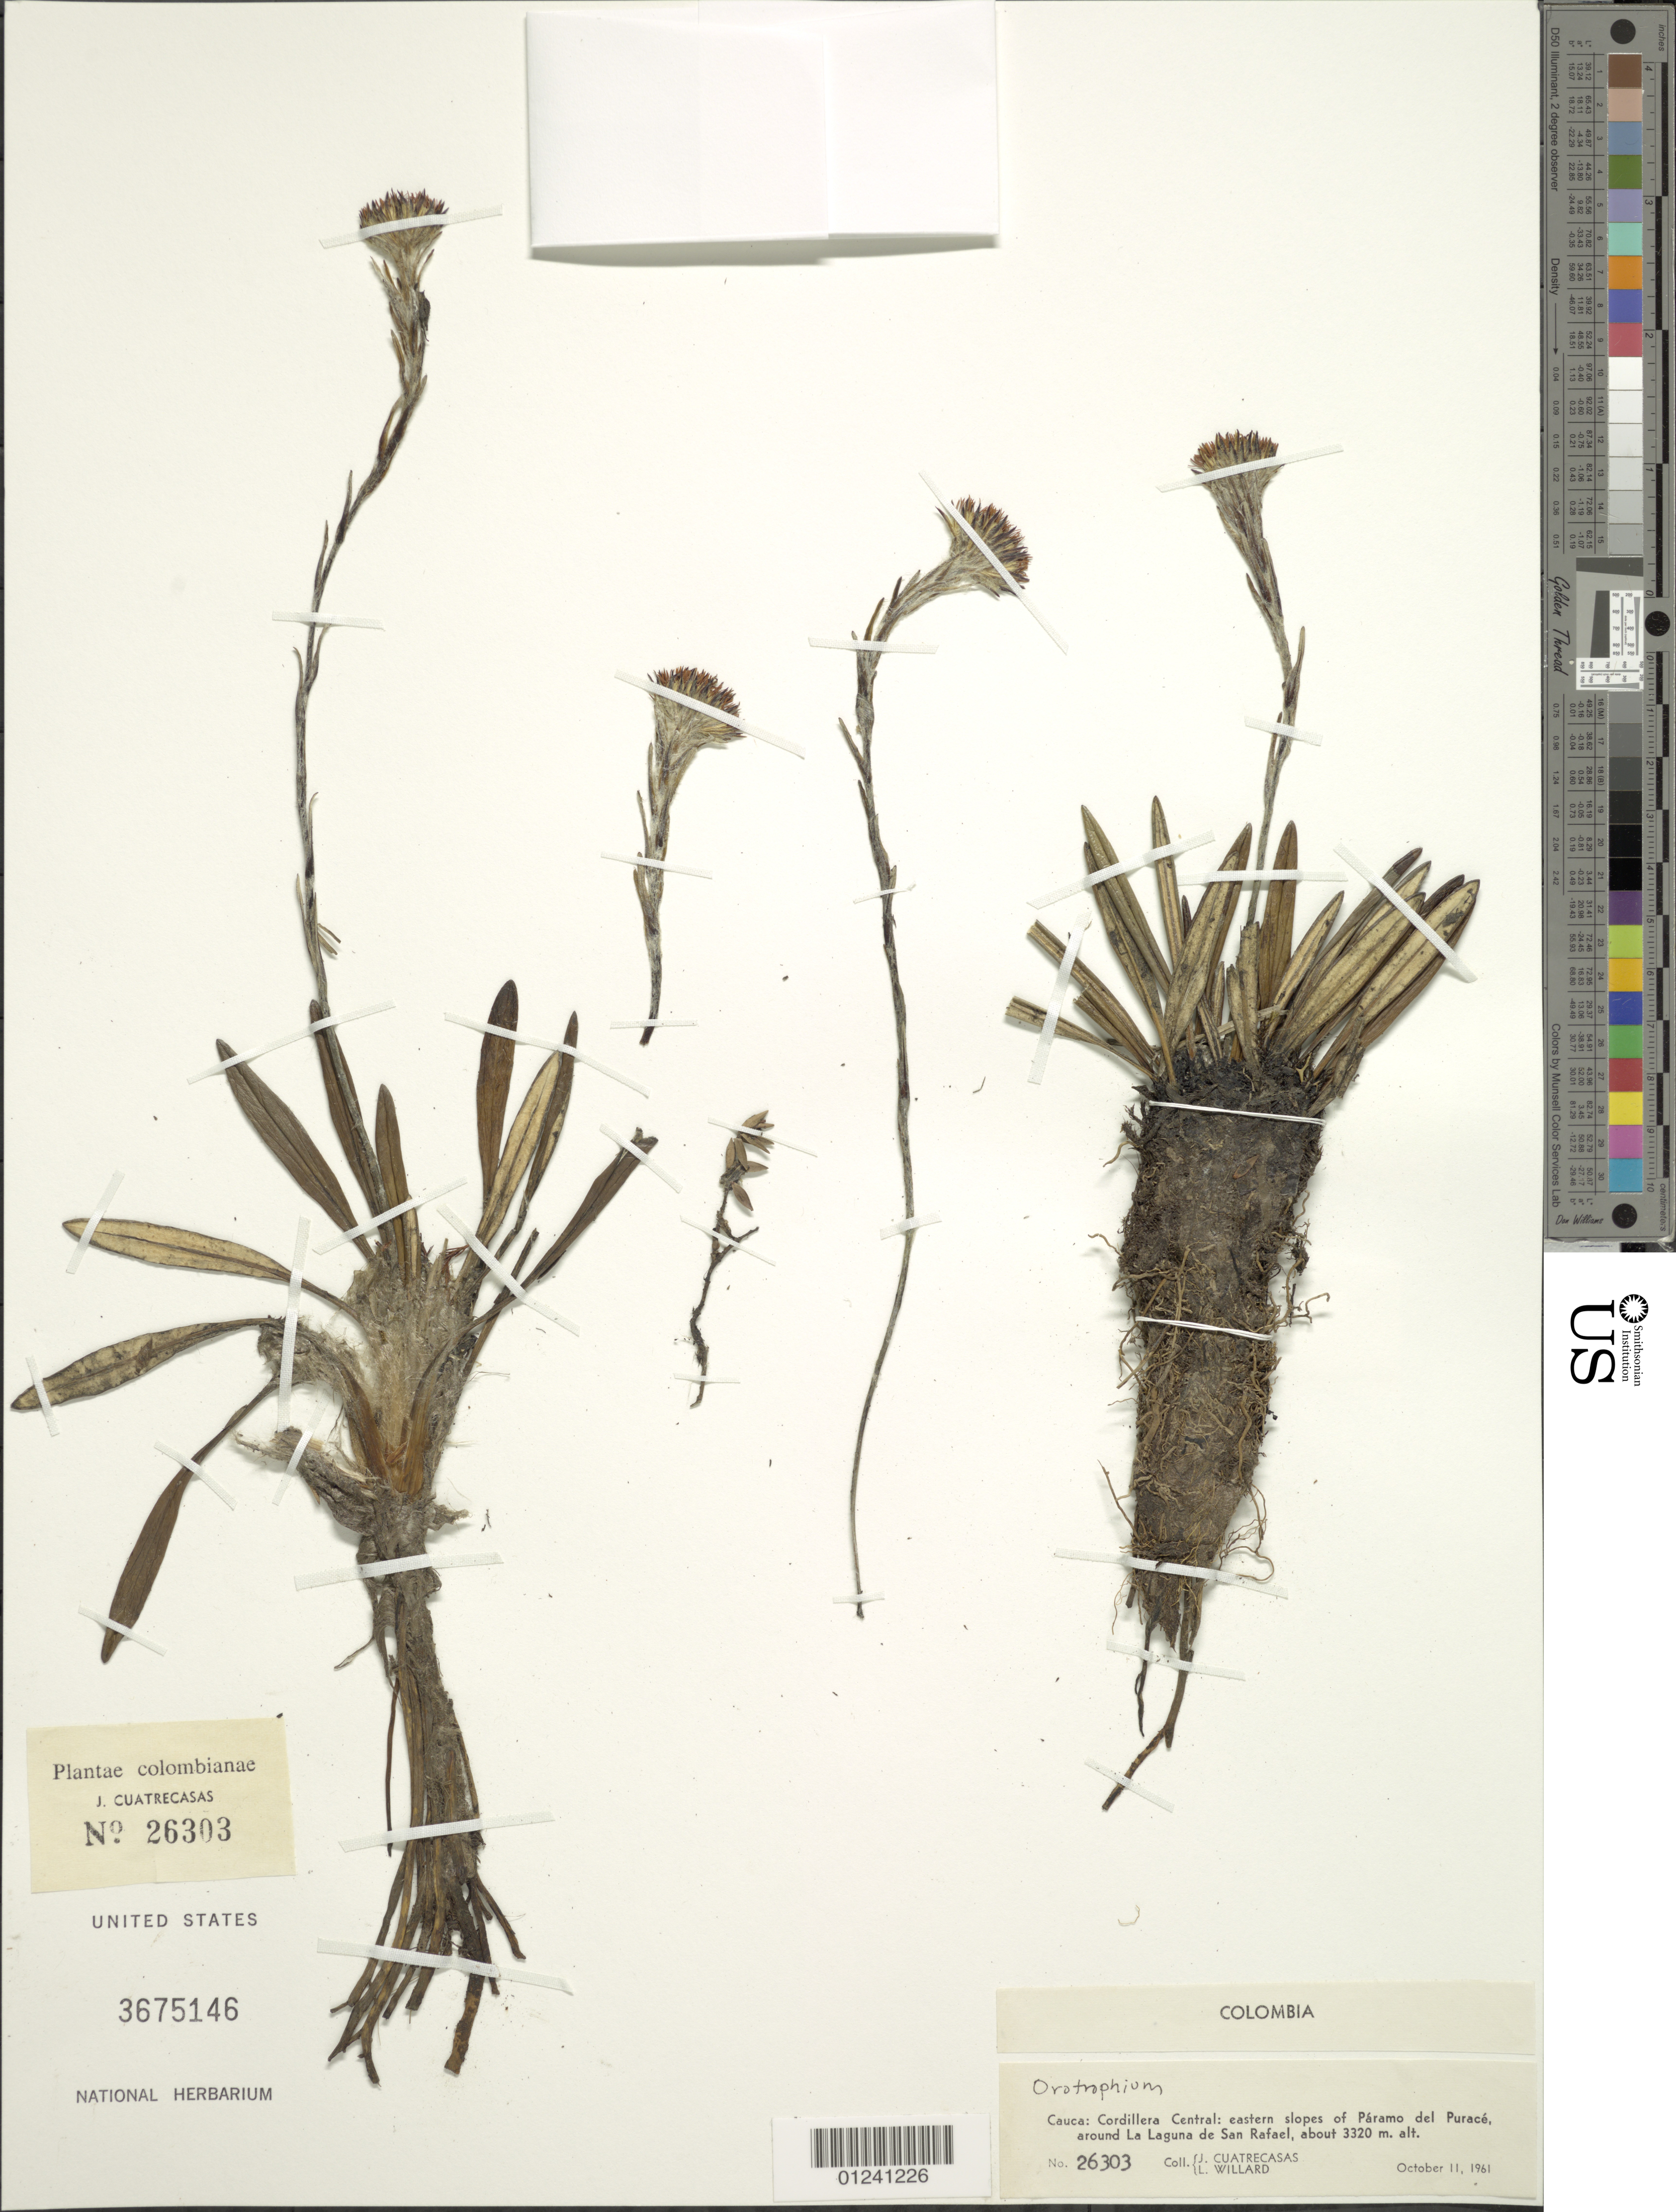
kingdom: Plantae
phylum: Tracheophyta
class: Magnoliopsida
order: Asterales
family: Asteraceae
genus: Oritrophium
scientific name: Oritrophium cocuyense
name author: (Cuatrec.) Cuatrec.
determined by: Salomon, Luciana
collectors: J. Cuatrecasas & L. Willard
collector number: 26303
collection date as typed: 11 Oct 1961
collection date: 1961-10-11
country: Colombia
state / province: Cauca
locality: Cordillera Central: eastern slopes of Páramo del Purace, around la Laguna de San Rafael.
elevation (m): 3320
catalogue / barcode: US 3675146